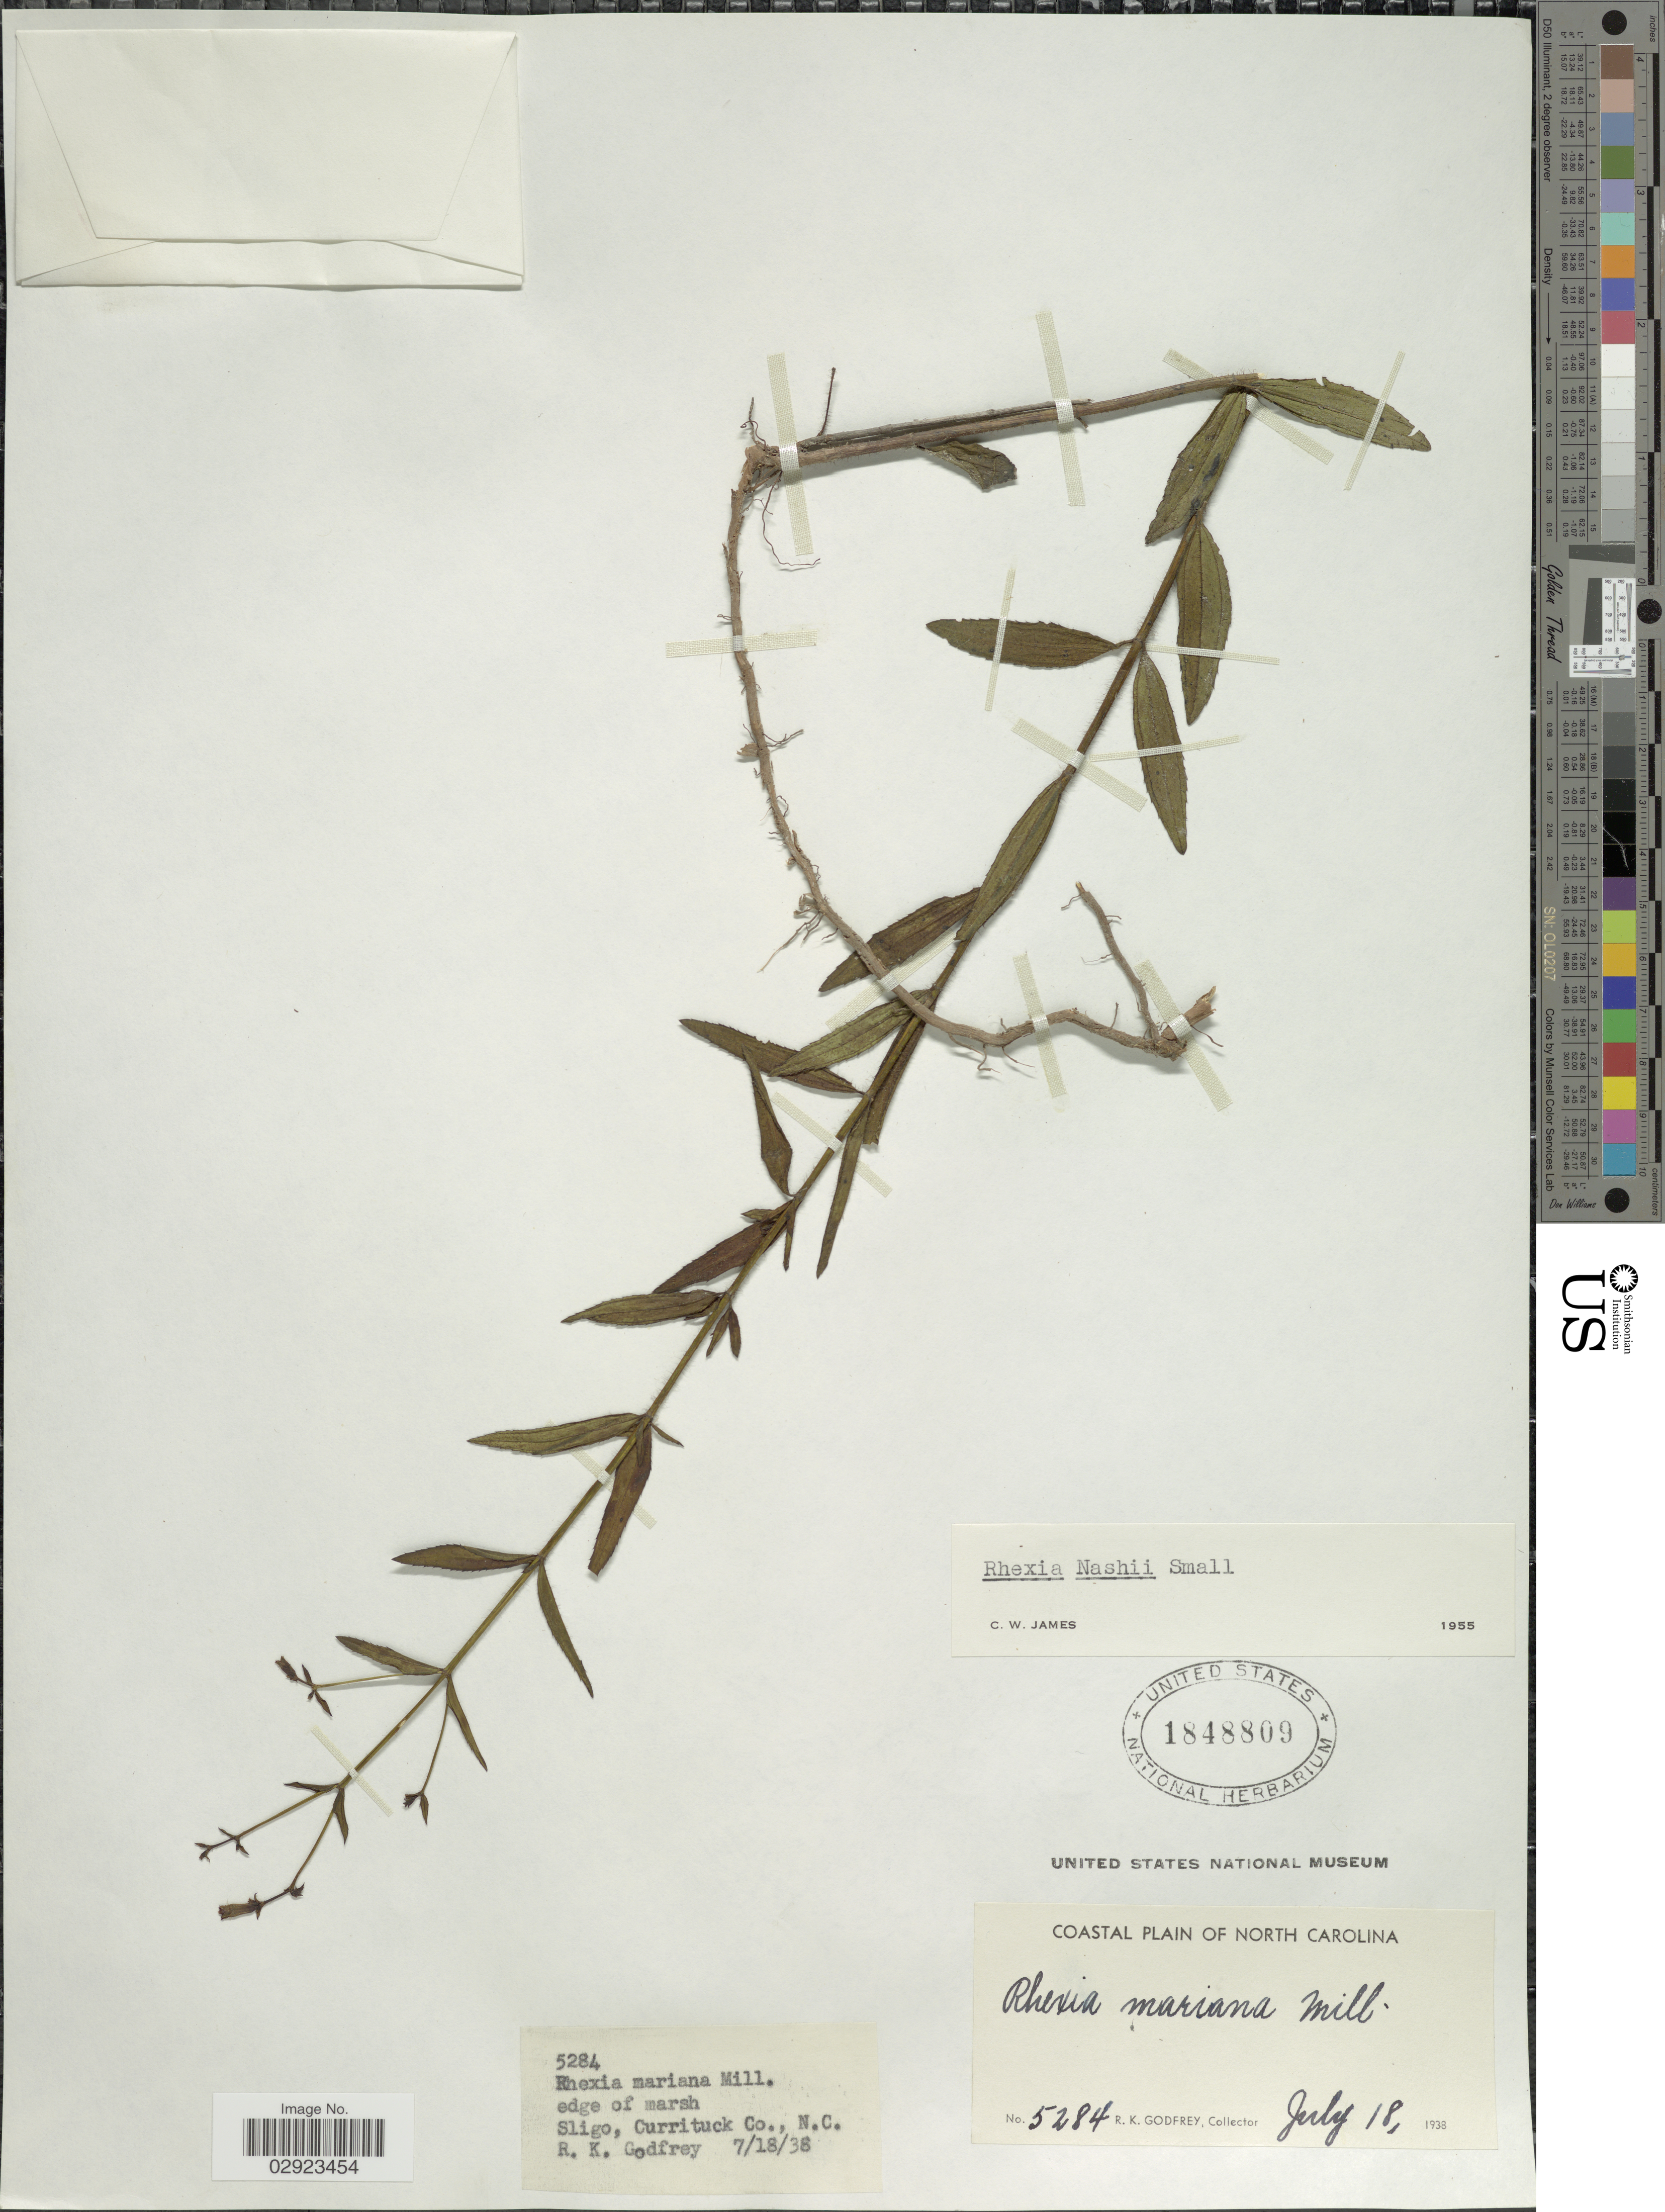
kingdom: Plantae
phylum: Tracheophyta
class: Magnoliopsida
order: Myrtales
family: Melastomataceae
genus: Rhexia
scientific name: Rhexia nashii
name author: Small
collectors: R. K. Godfrey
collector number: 5284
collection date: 1938-07-18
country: United States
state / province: North Carolina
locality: Coastal Plain of North Carolina, Sligo, Currituck Co.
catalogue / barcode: US 1848809